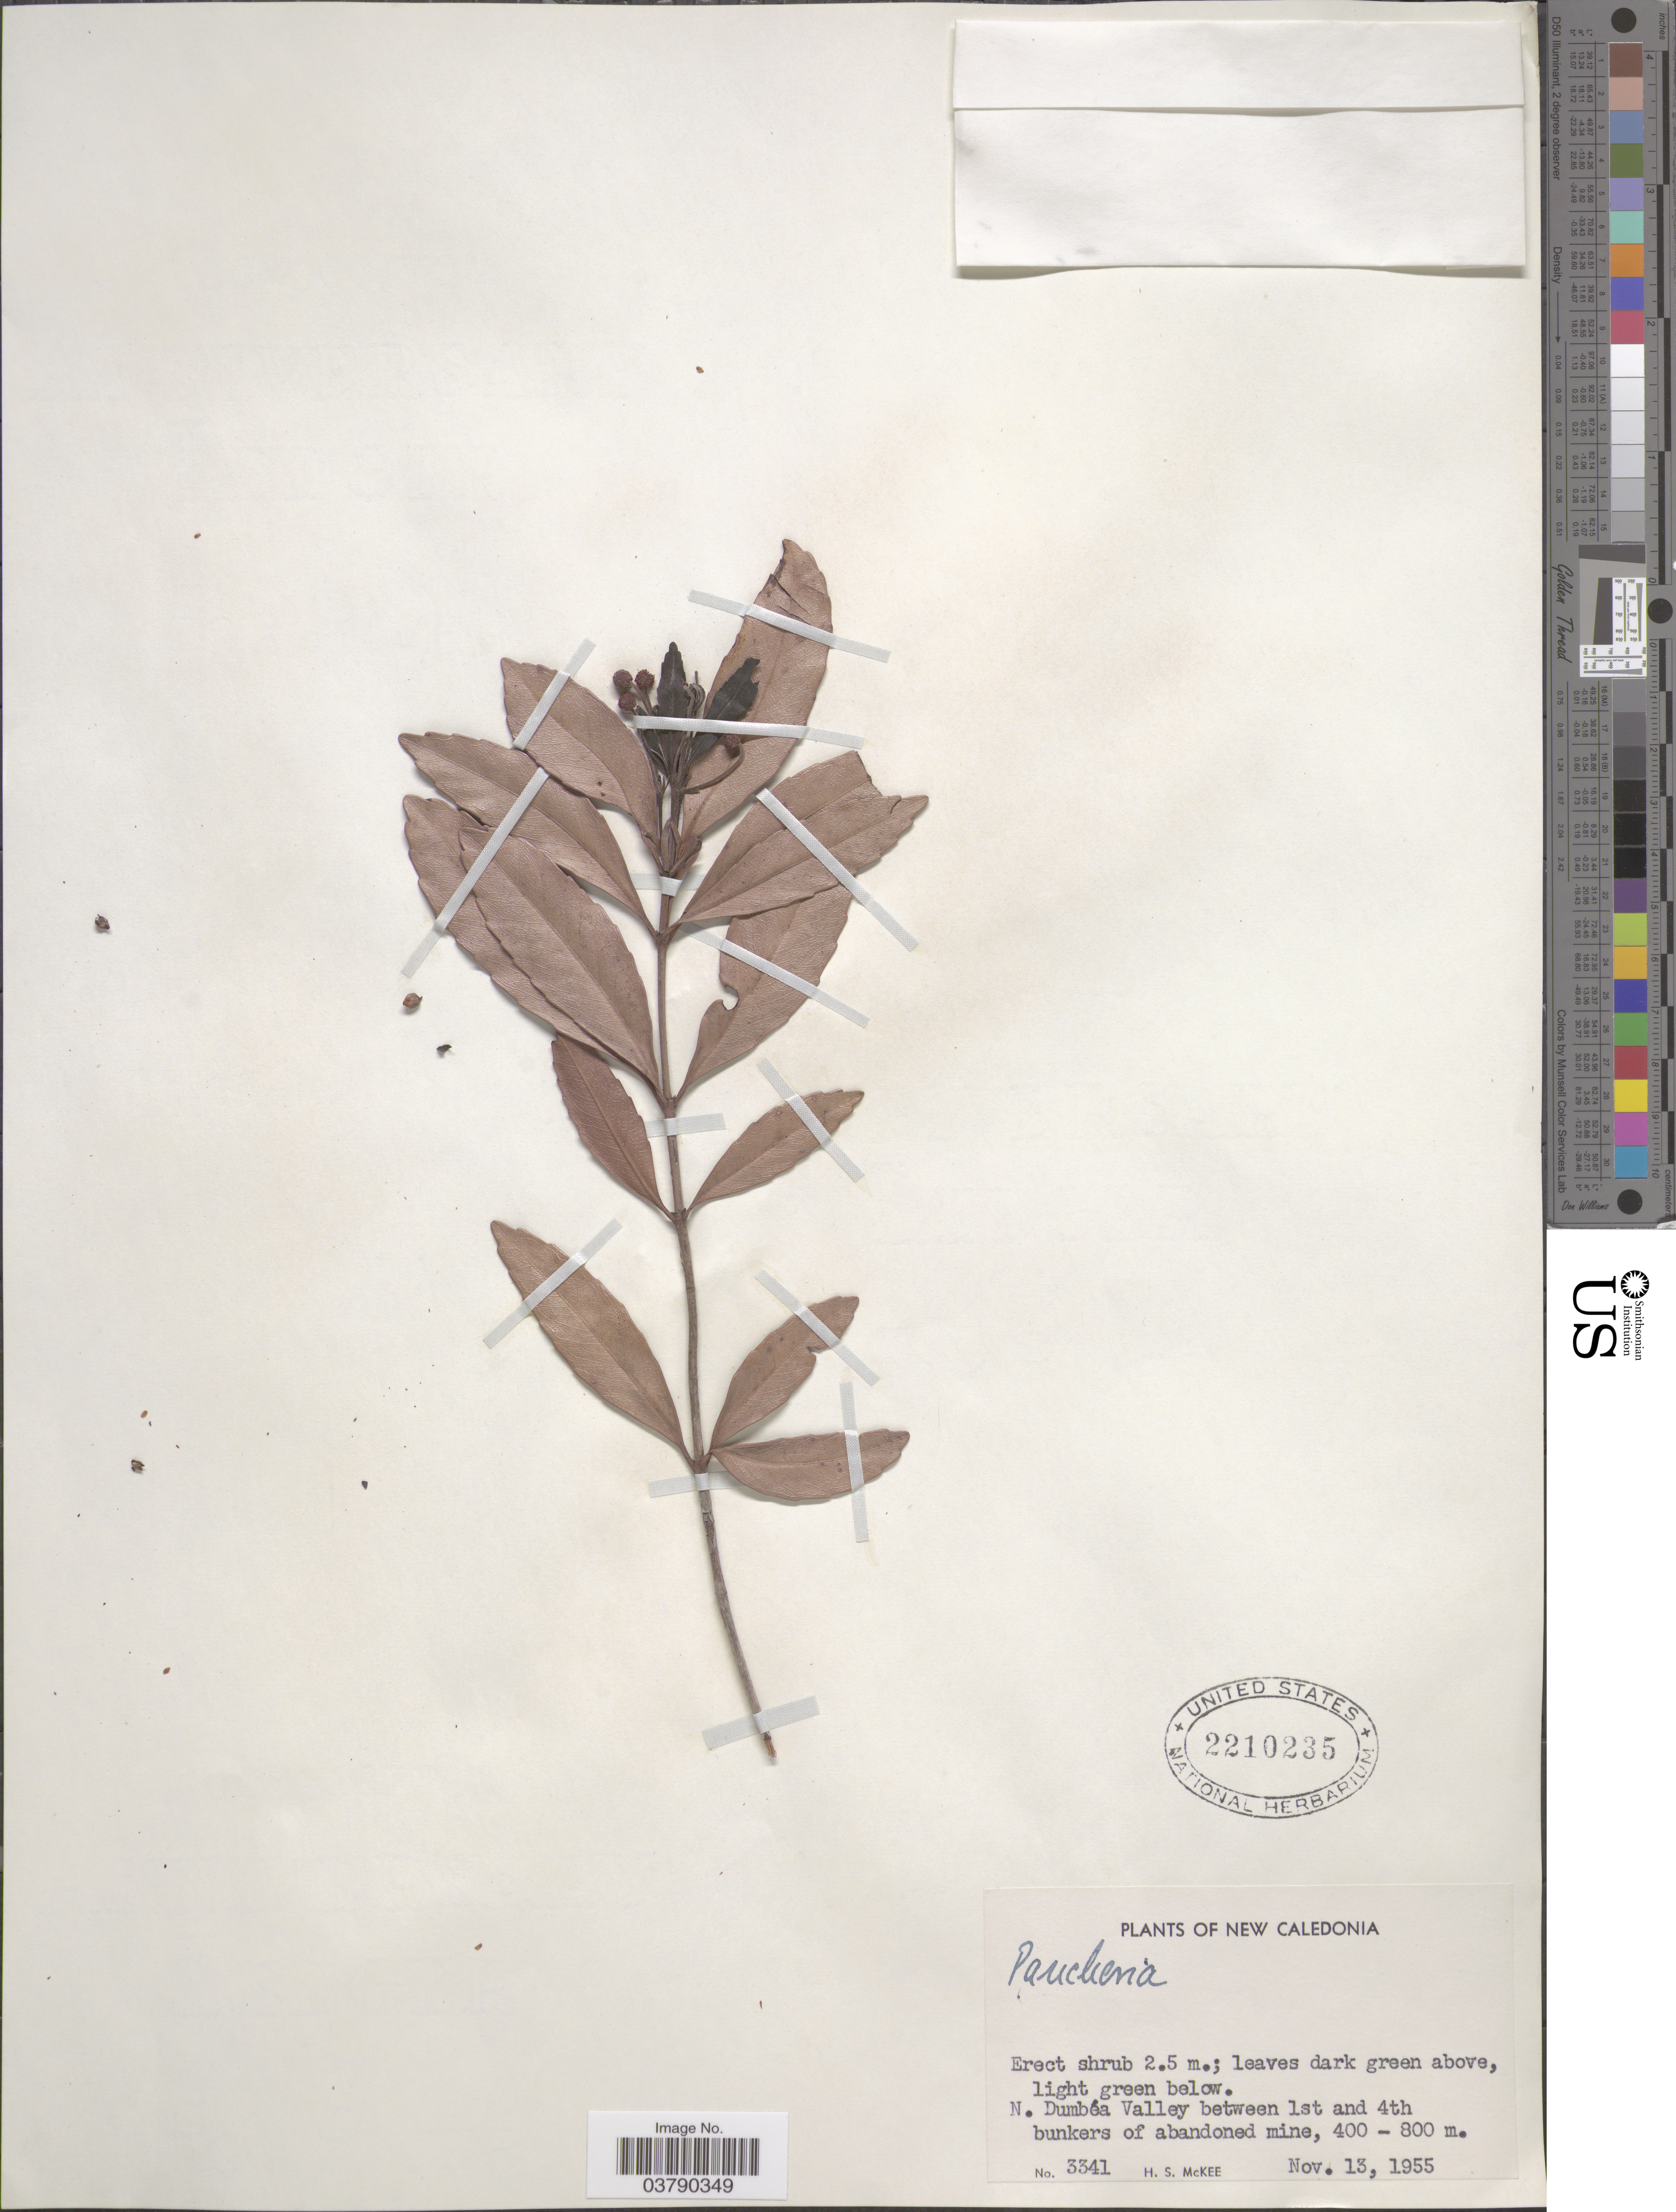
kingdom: Plantae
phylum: Tracheophyta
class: Magnoliopsida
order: Oxalidales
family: Cunoniaceae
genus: Pancheria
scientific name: Pancheria sp.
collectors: H. S. McKee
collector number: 3341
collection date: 1955-11-13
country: New Caledonia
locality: N. Dumbéa Valley between 1st and 4th bunkers of abandoned mine.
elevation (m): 400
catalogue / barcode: US 2210235